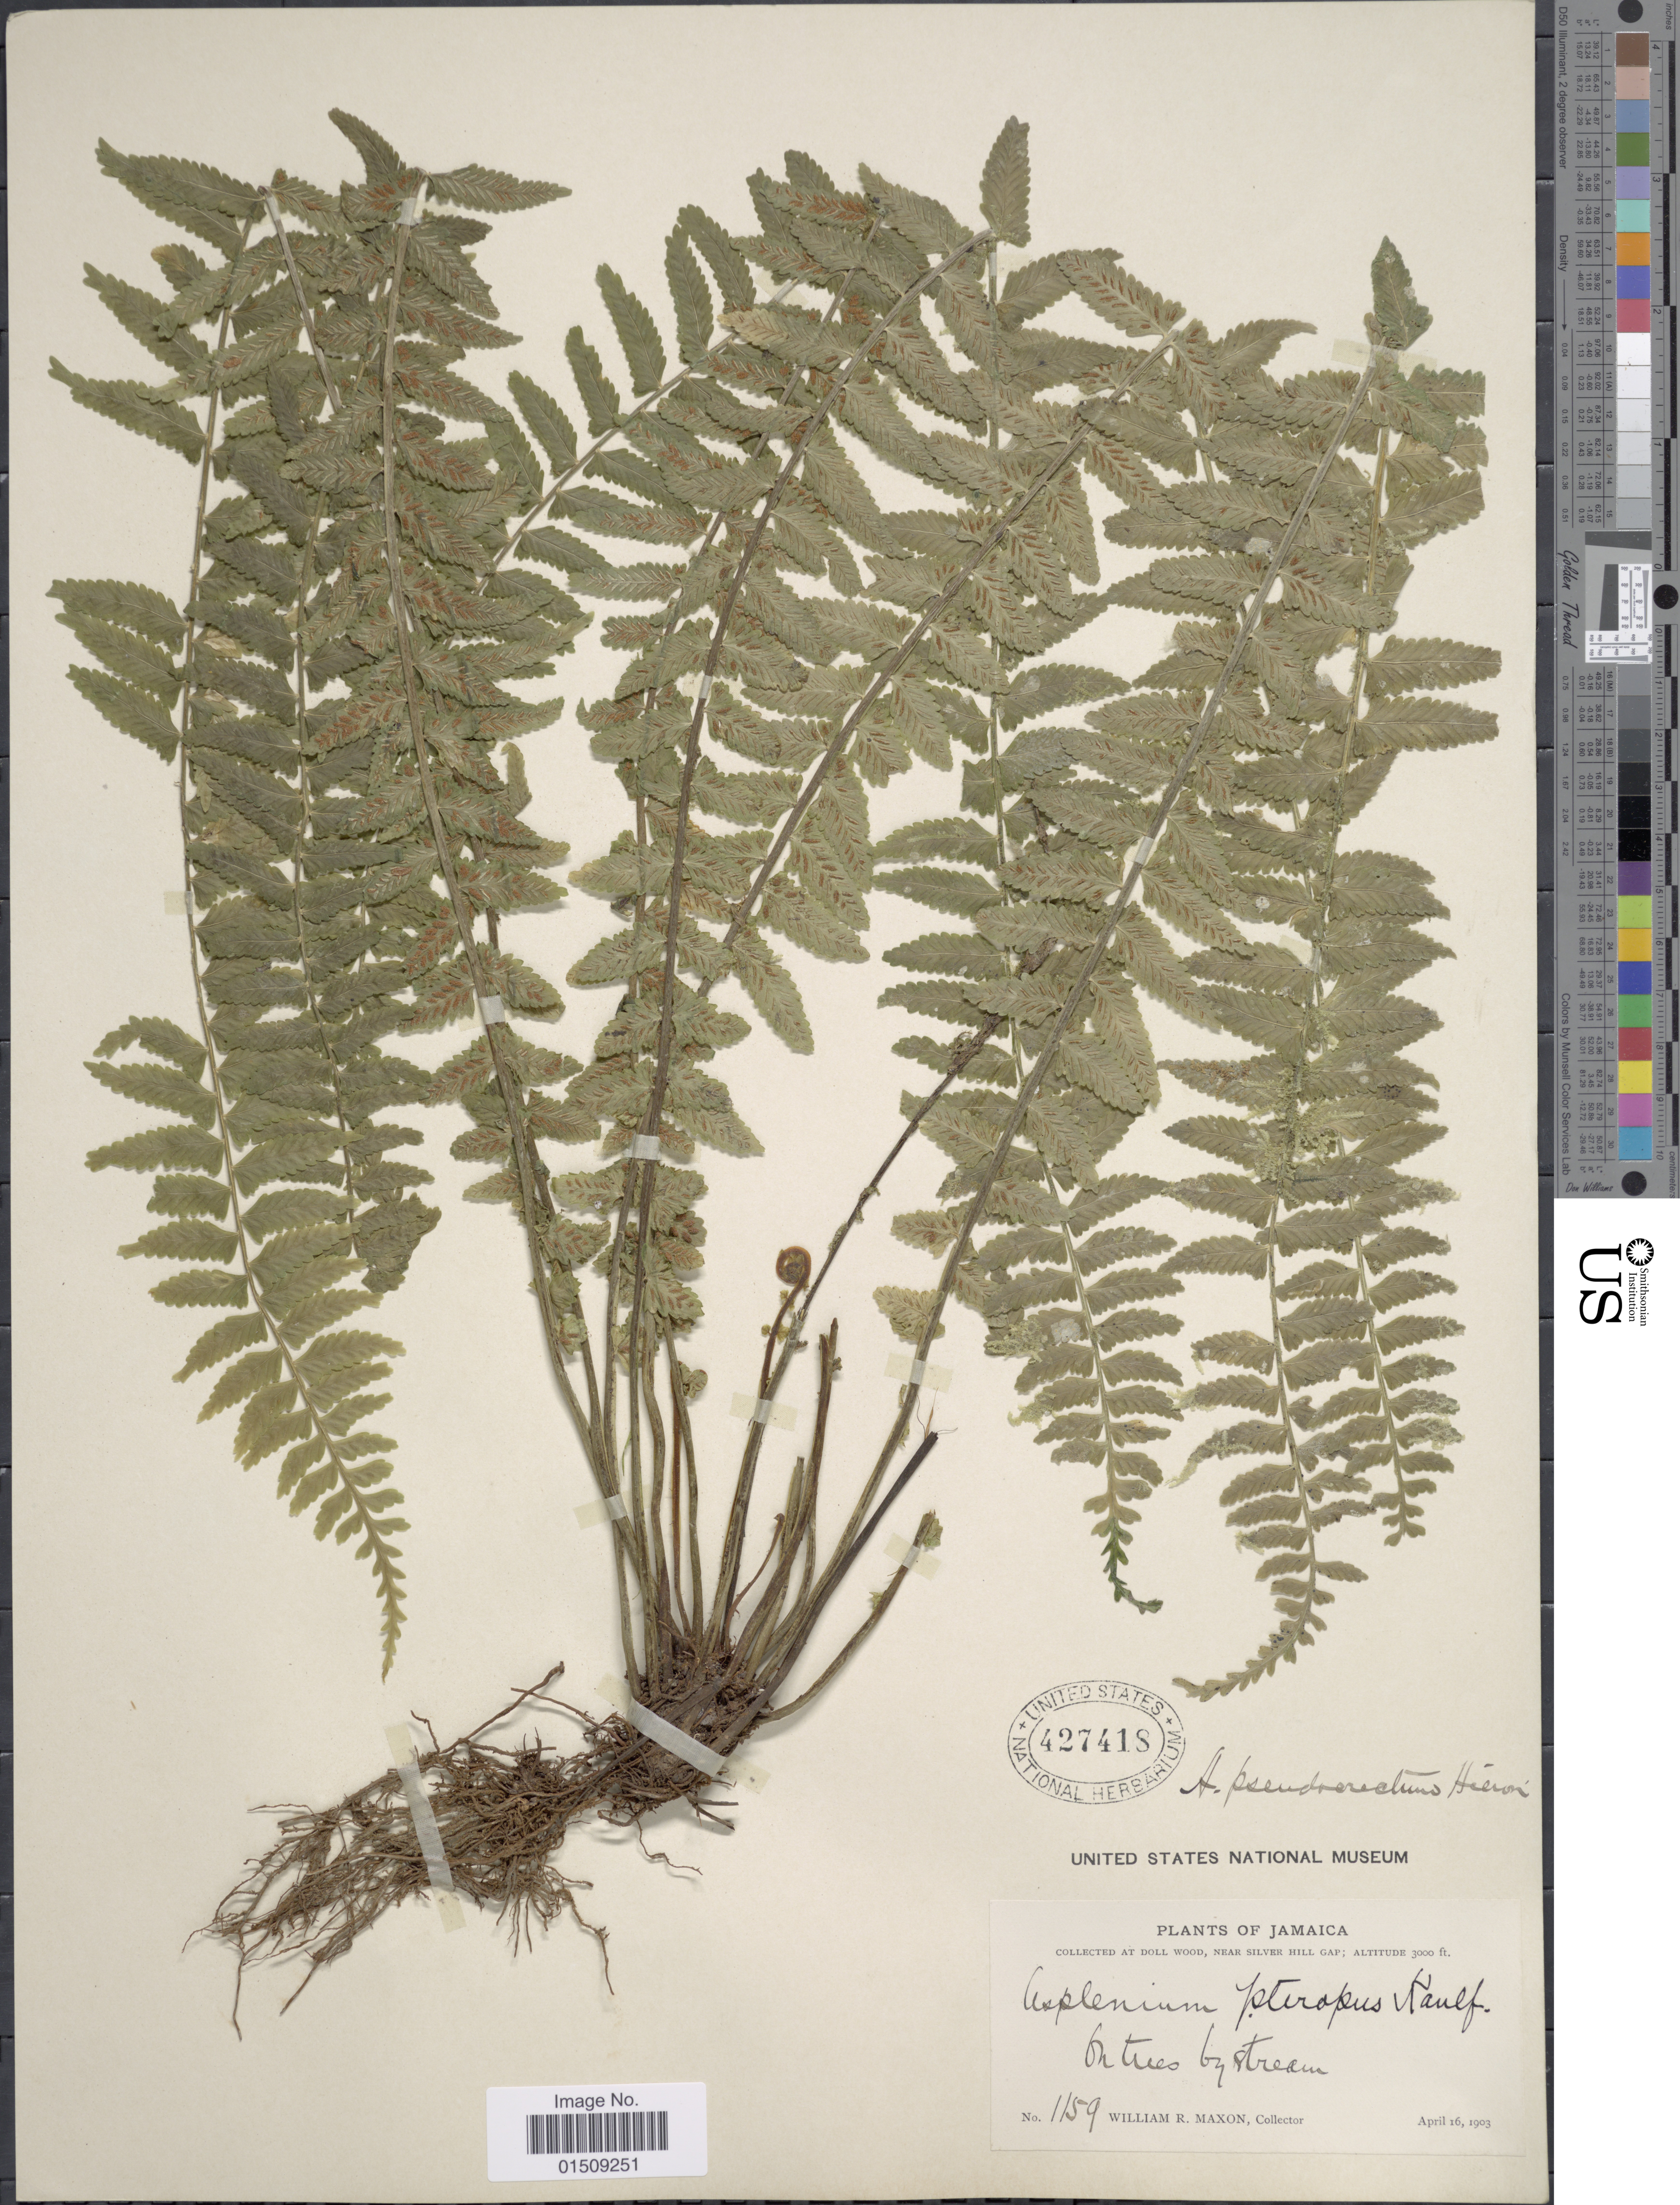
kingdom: Plantae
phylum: Tracheophyta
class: Polypodiopsida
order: Polypodiales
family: Aspleniaceae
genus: Asplenium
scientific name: Asplenium pteropus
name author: Kaulf.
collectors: W. R. Maxon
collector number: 1159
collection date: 1903-04-16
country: Jamaica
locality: Doll Wood, Near Silver Hill Gap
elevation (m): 914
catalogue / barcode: US 427418